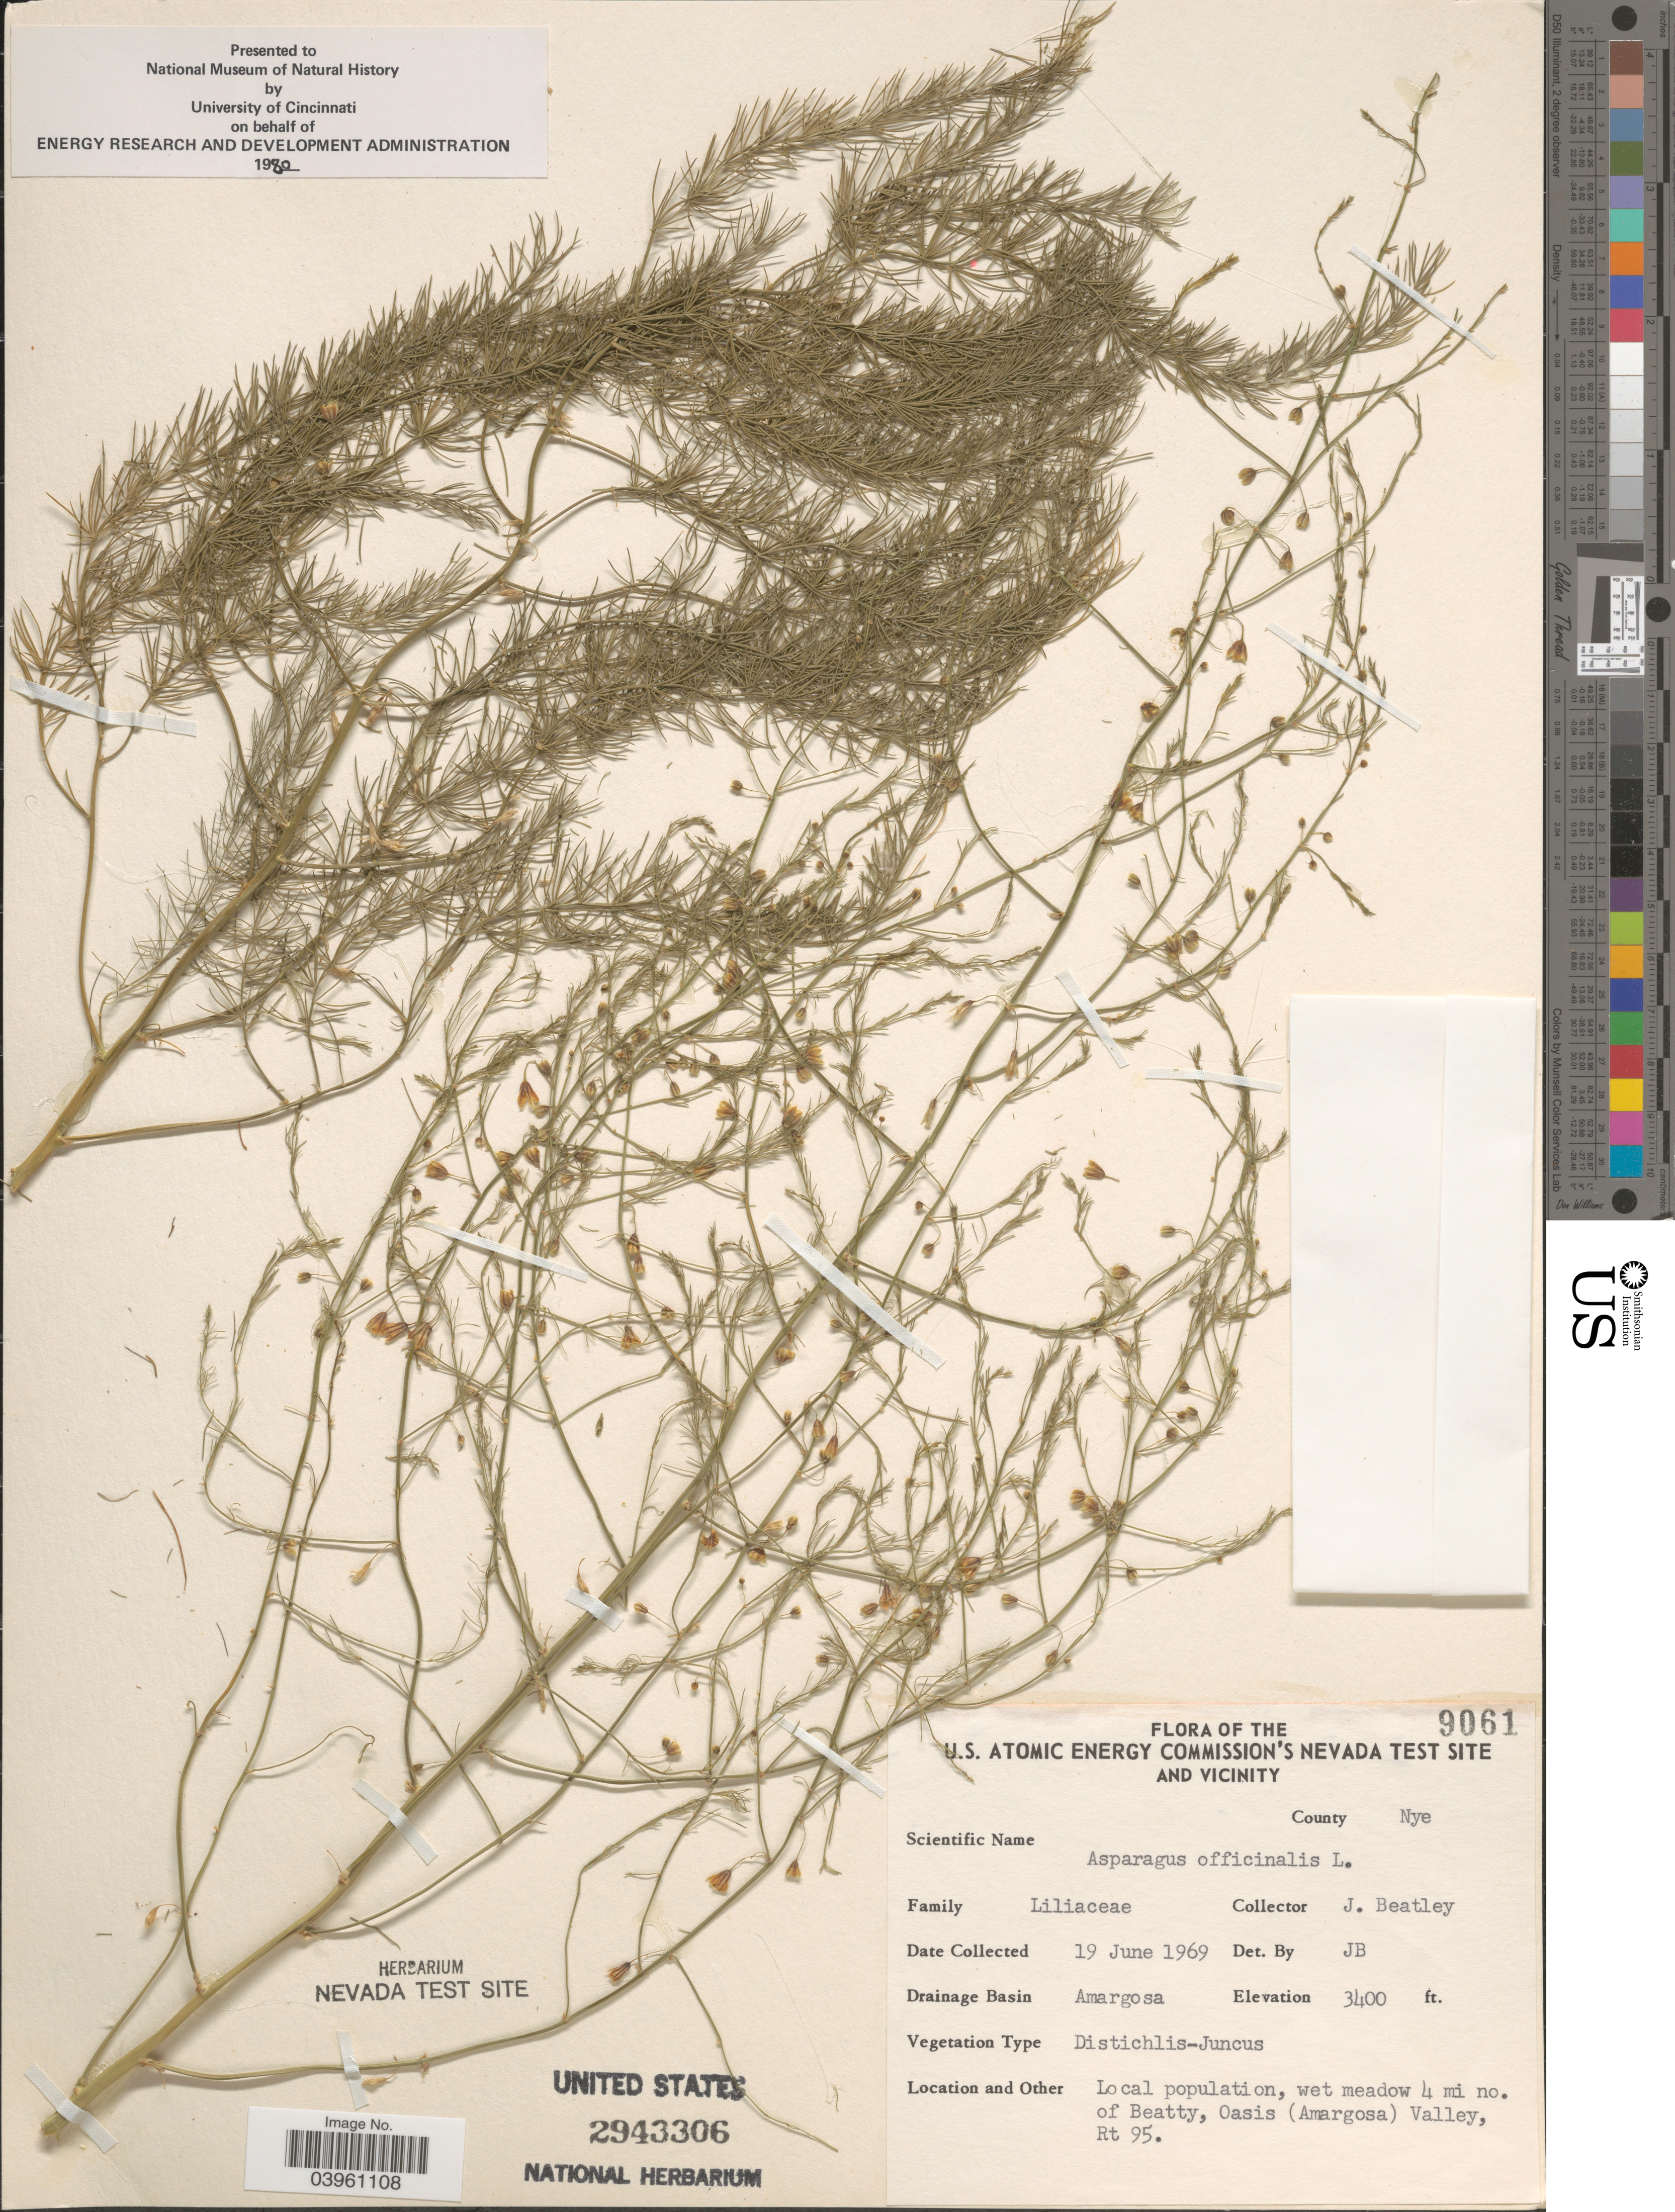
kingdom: Plantae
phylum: Tracheophyta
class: Liliopsida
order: Asparagales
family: Asparagaceae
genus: Asparagus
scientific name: Asparagus officinalis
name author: L.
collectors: J. C. Beatley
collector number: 9061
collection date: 1969-06-19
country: United States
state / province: Nevada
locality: The U.S. Atomic Energy Commission's Nevada Test Site and Vicinity. County Nye. Drainage Basin Amargosa. Wet meadow 4 mi no. of Beatty, Oasis (Amargosa) Valley, Rt 95.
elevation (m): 1036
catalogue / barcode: US 2943306